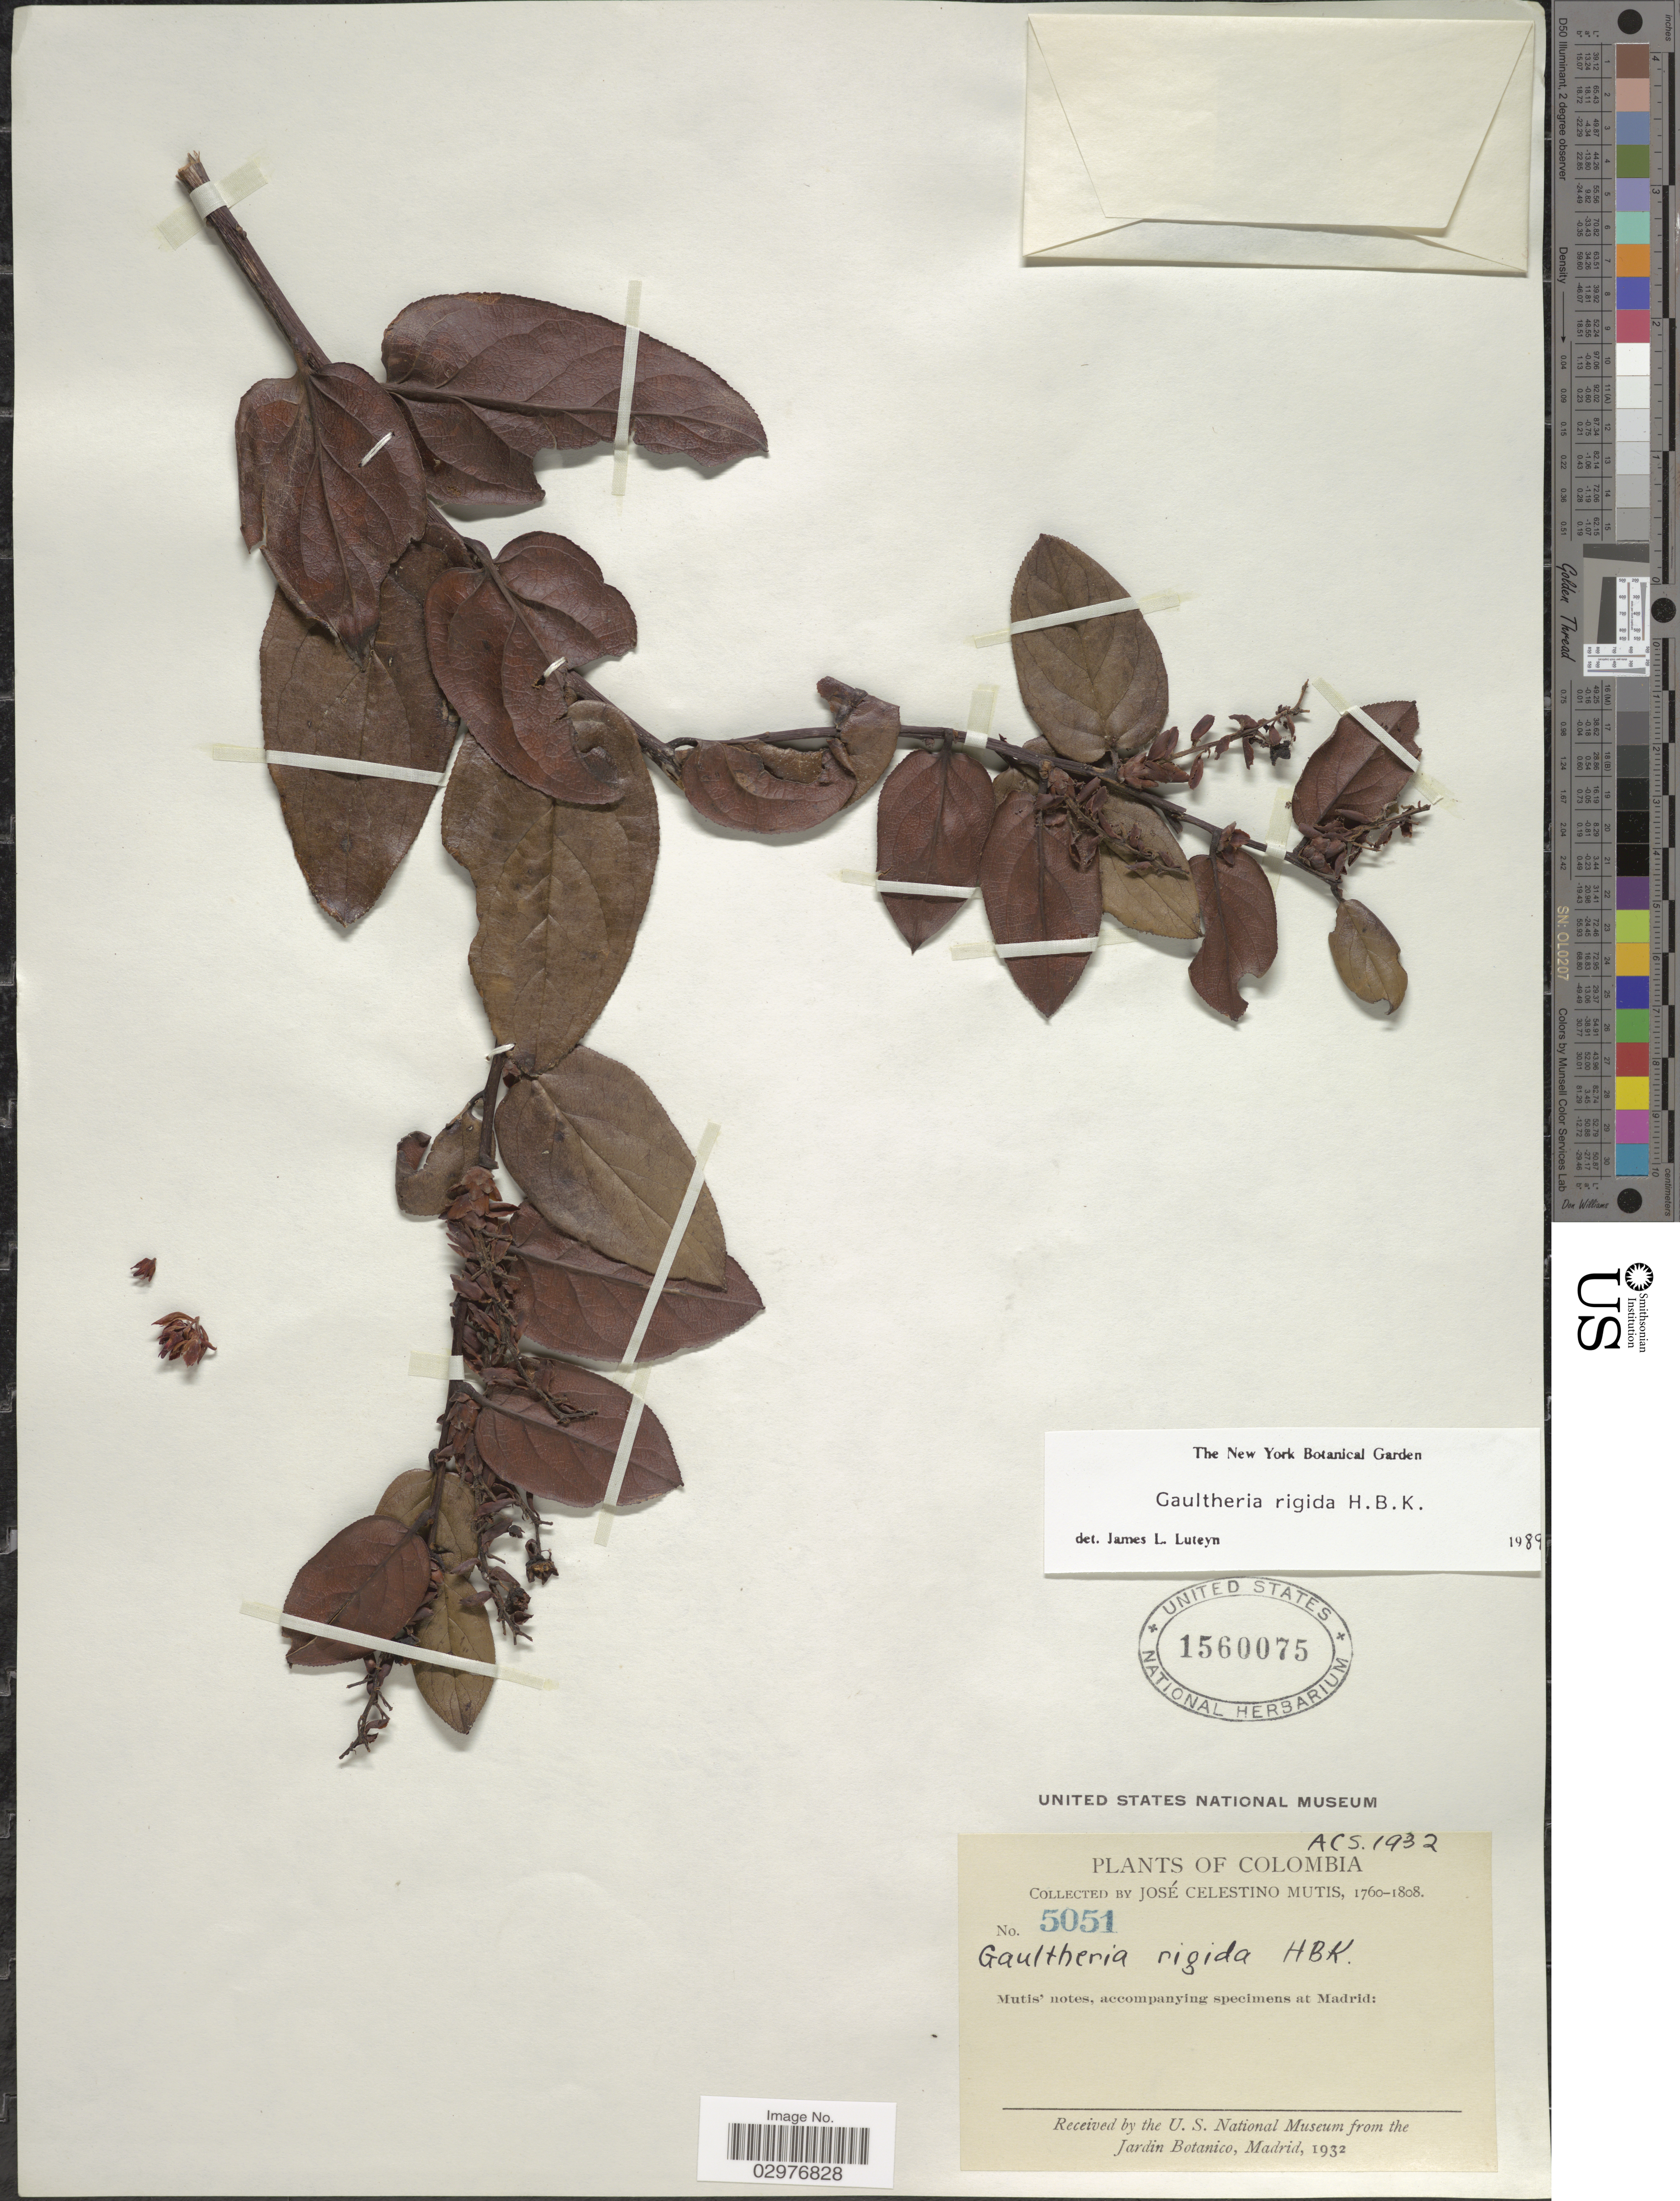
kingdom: Plantae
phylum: Tracheophyta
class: Magnoliopsida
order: Ericales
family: Ericaceae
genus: Gaultheria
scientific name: Gaultheria rigida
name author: Kunth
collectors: J. C. B. Mutis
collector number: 5051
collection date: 1760/1808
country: Colombia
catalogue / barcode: US 1560075